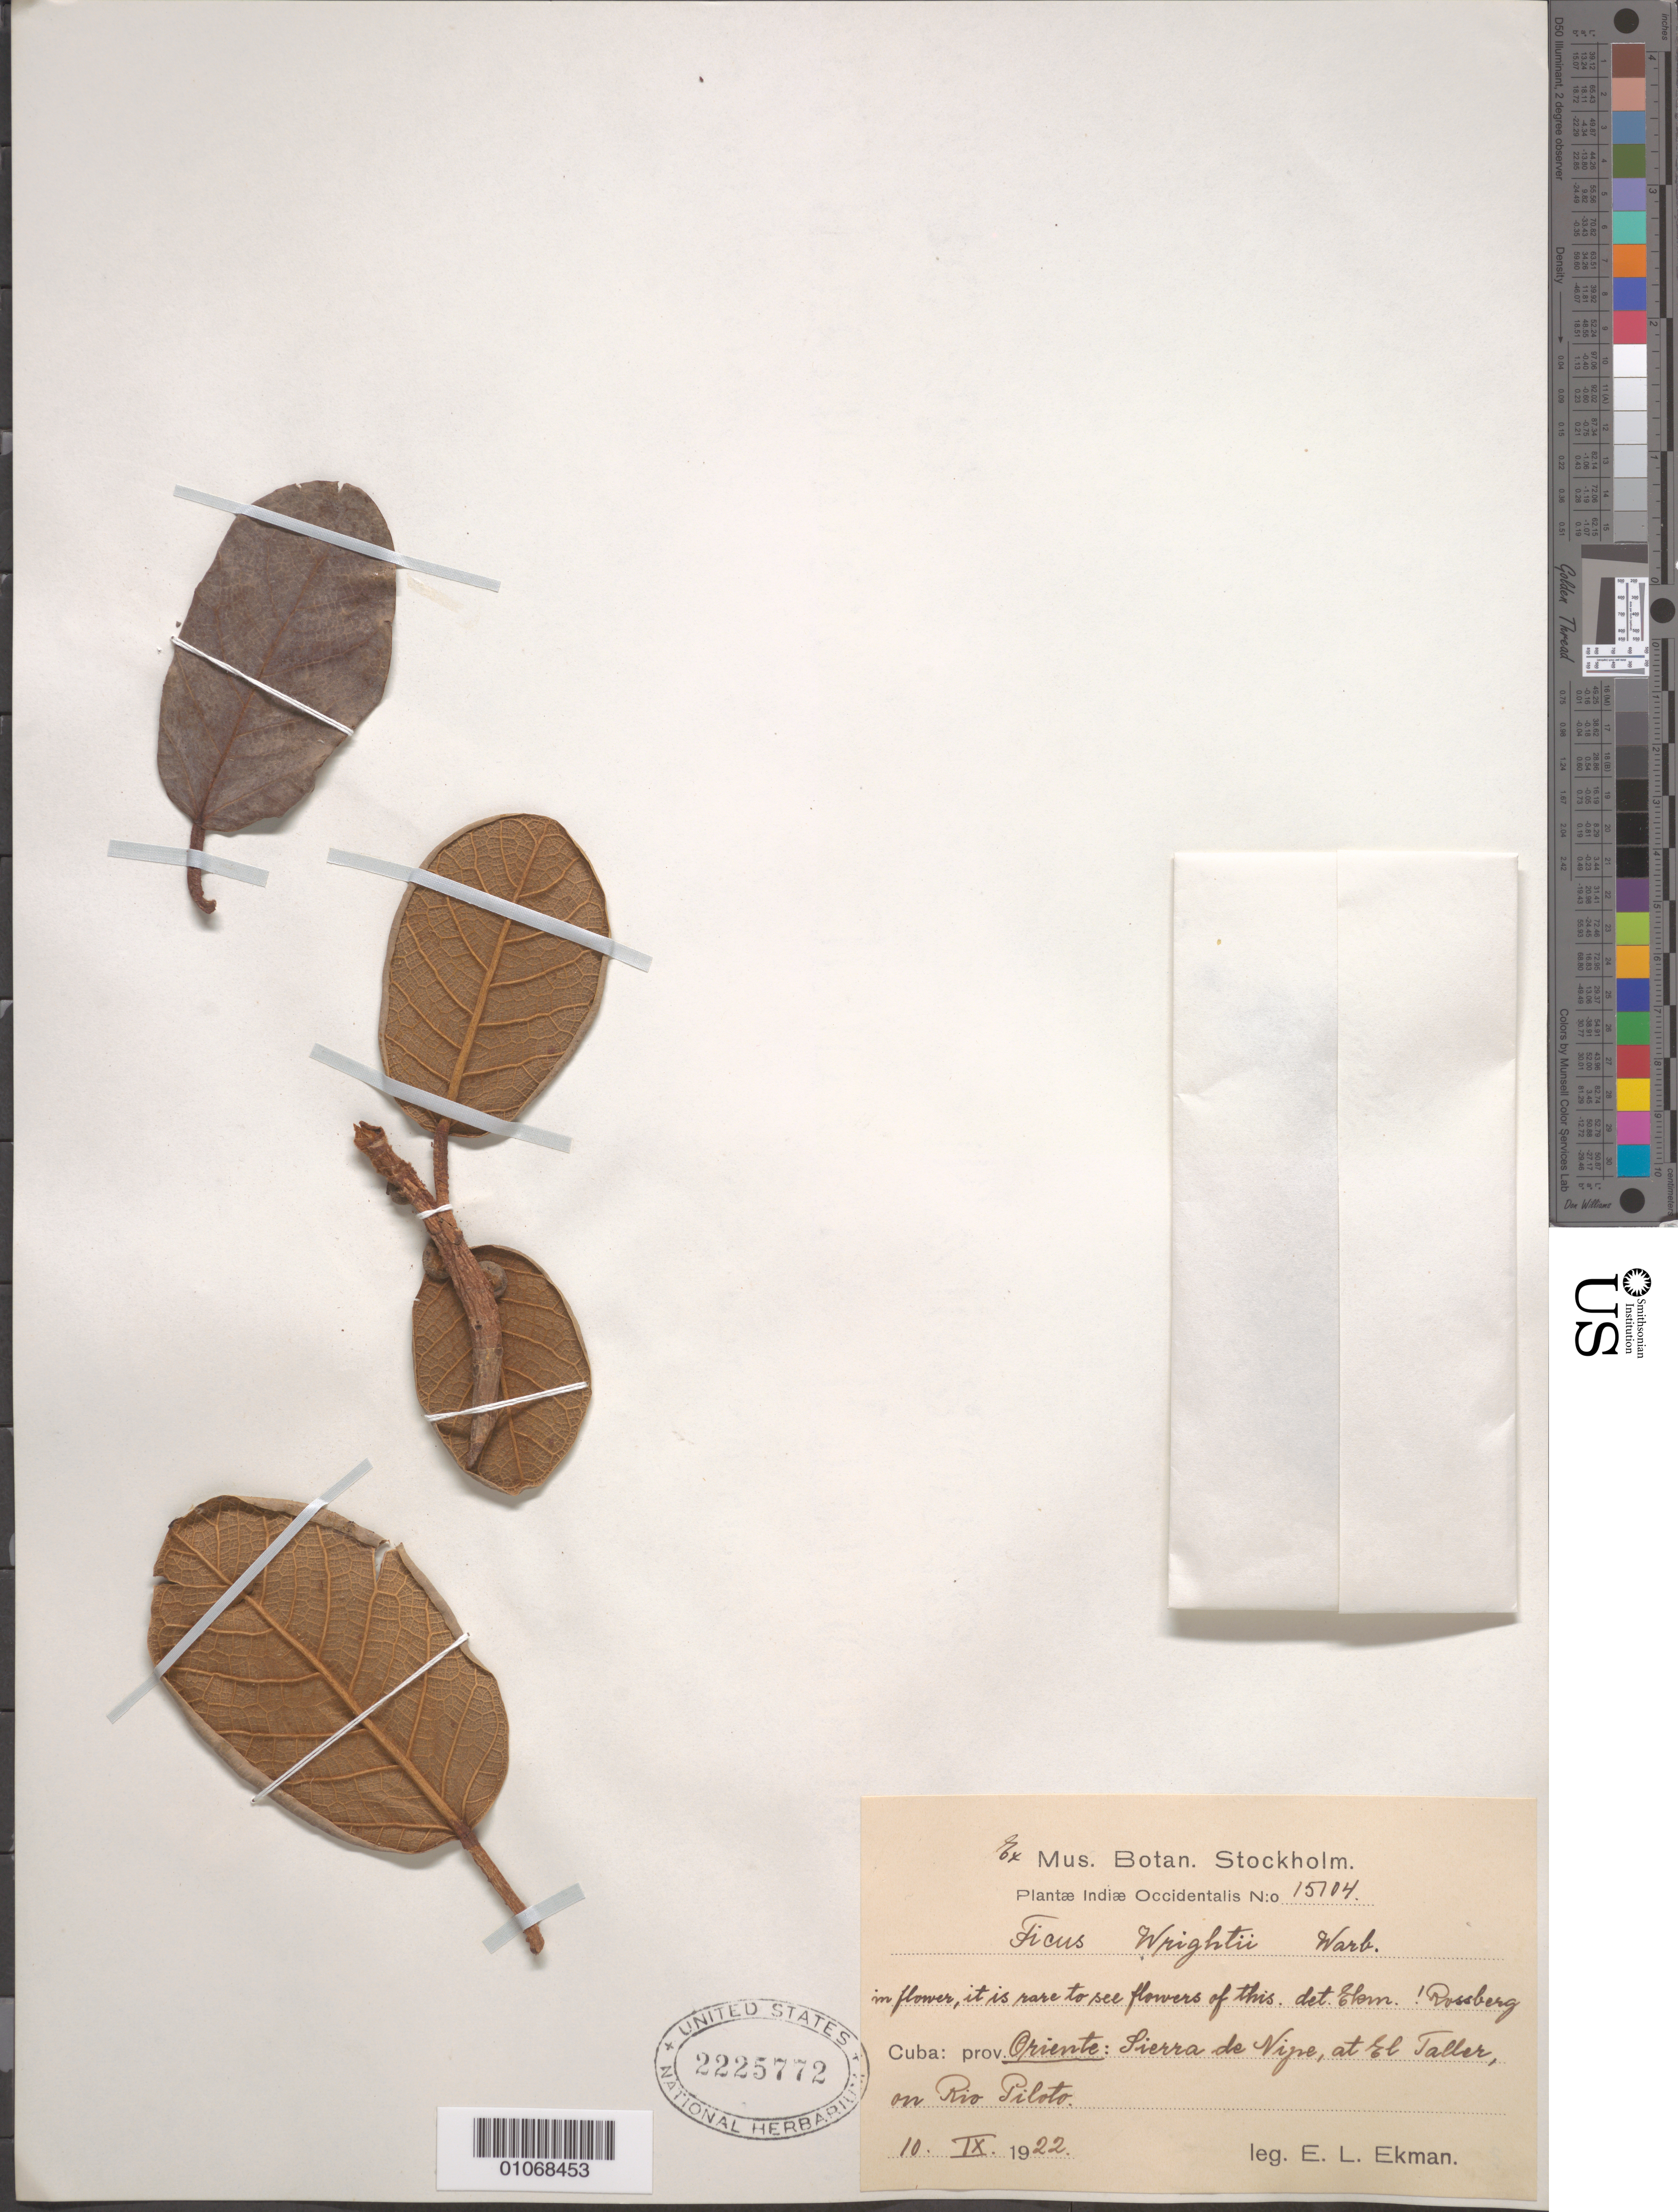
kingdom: Plantae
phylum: Tracheophyta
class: Magnoliopsida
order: Rosales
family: Moraceae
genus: Ficus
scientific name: Ficus wrightii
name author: Warb.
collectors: E. L. Ekman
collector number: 15704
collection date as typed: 10 Sep 1922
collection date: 1922-09-10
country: Cuba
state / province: Holguín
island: Cuba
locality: Sierra de Nipe, al El Taller, on Rio Piloto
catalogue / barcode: US 2225772